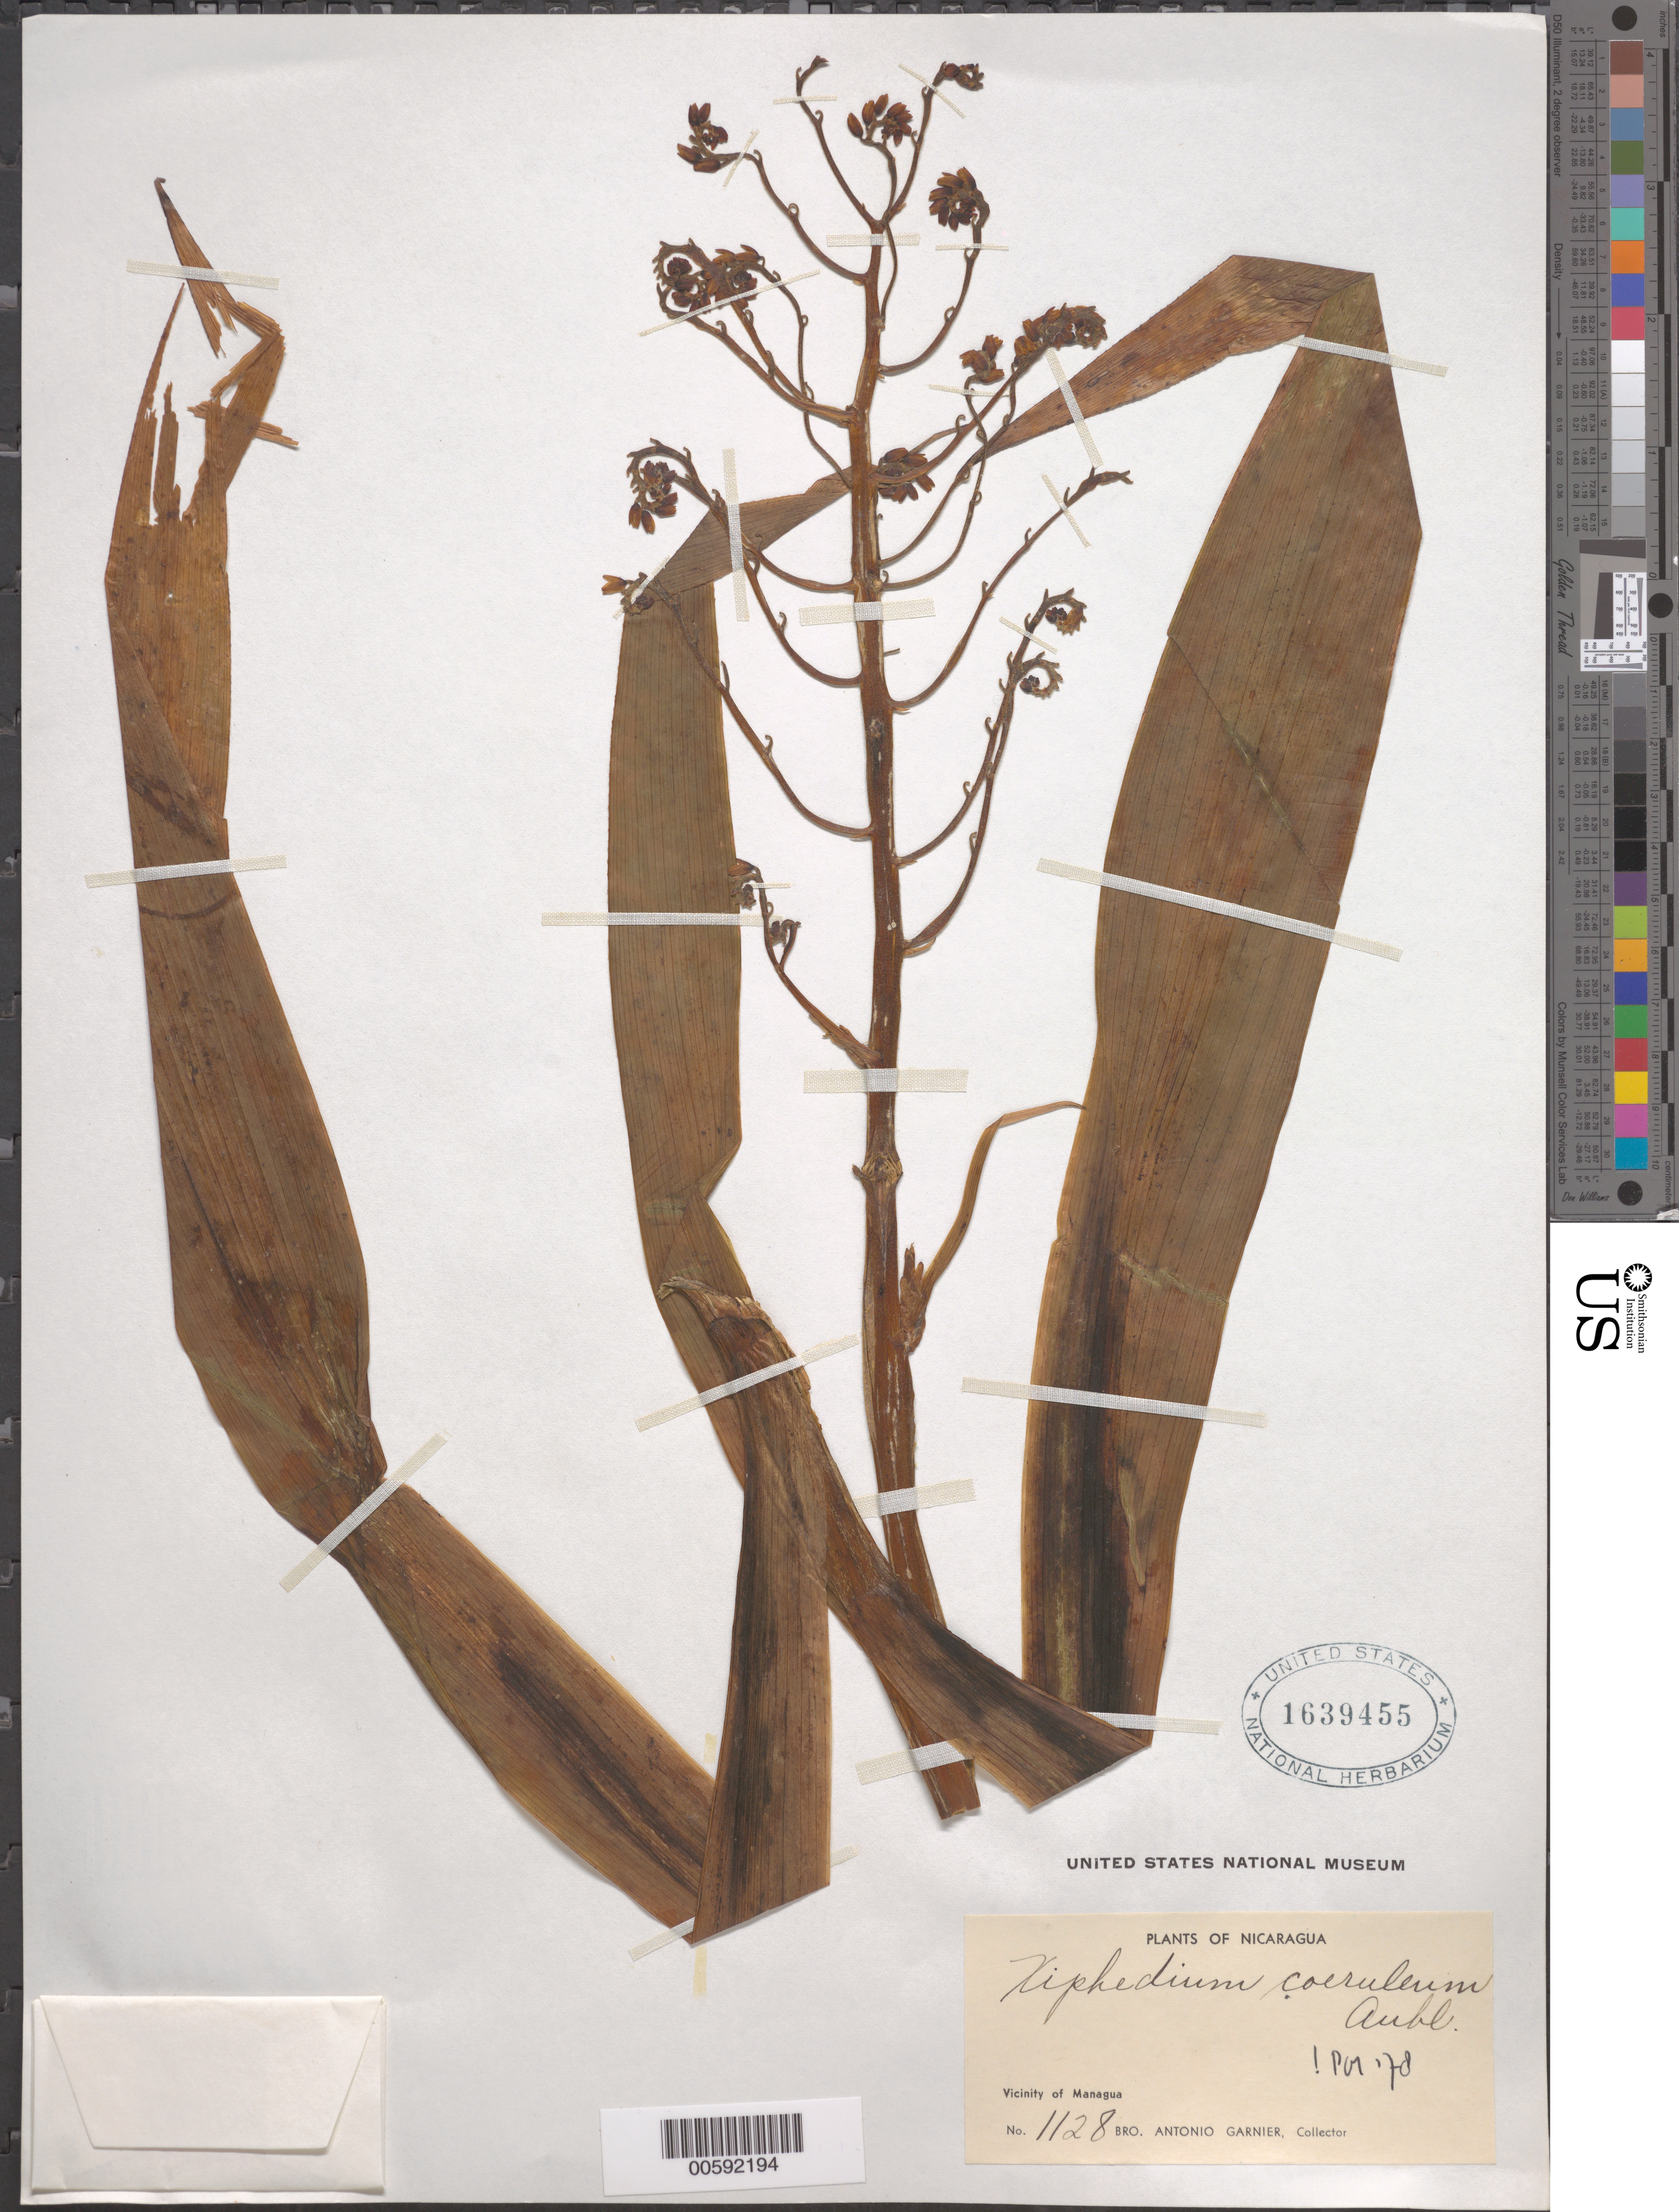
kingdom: Plantae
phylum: Tracheophyta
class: Liliopsida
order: Commelinales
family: Haemodoraceae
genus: Xiphidium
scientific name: Xiphidium caeruleum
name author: Aubl.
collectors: Bro. A. Garnier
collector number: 1128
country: Nicaragua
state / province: Managua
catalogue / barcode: US 1639455